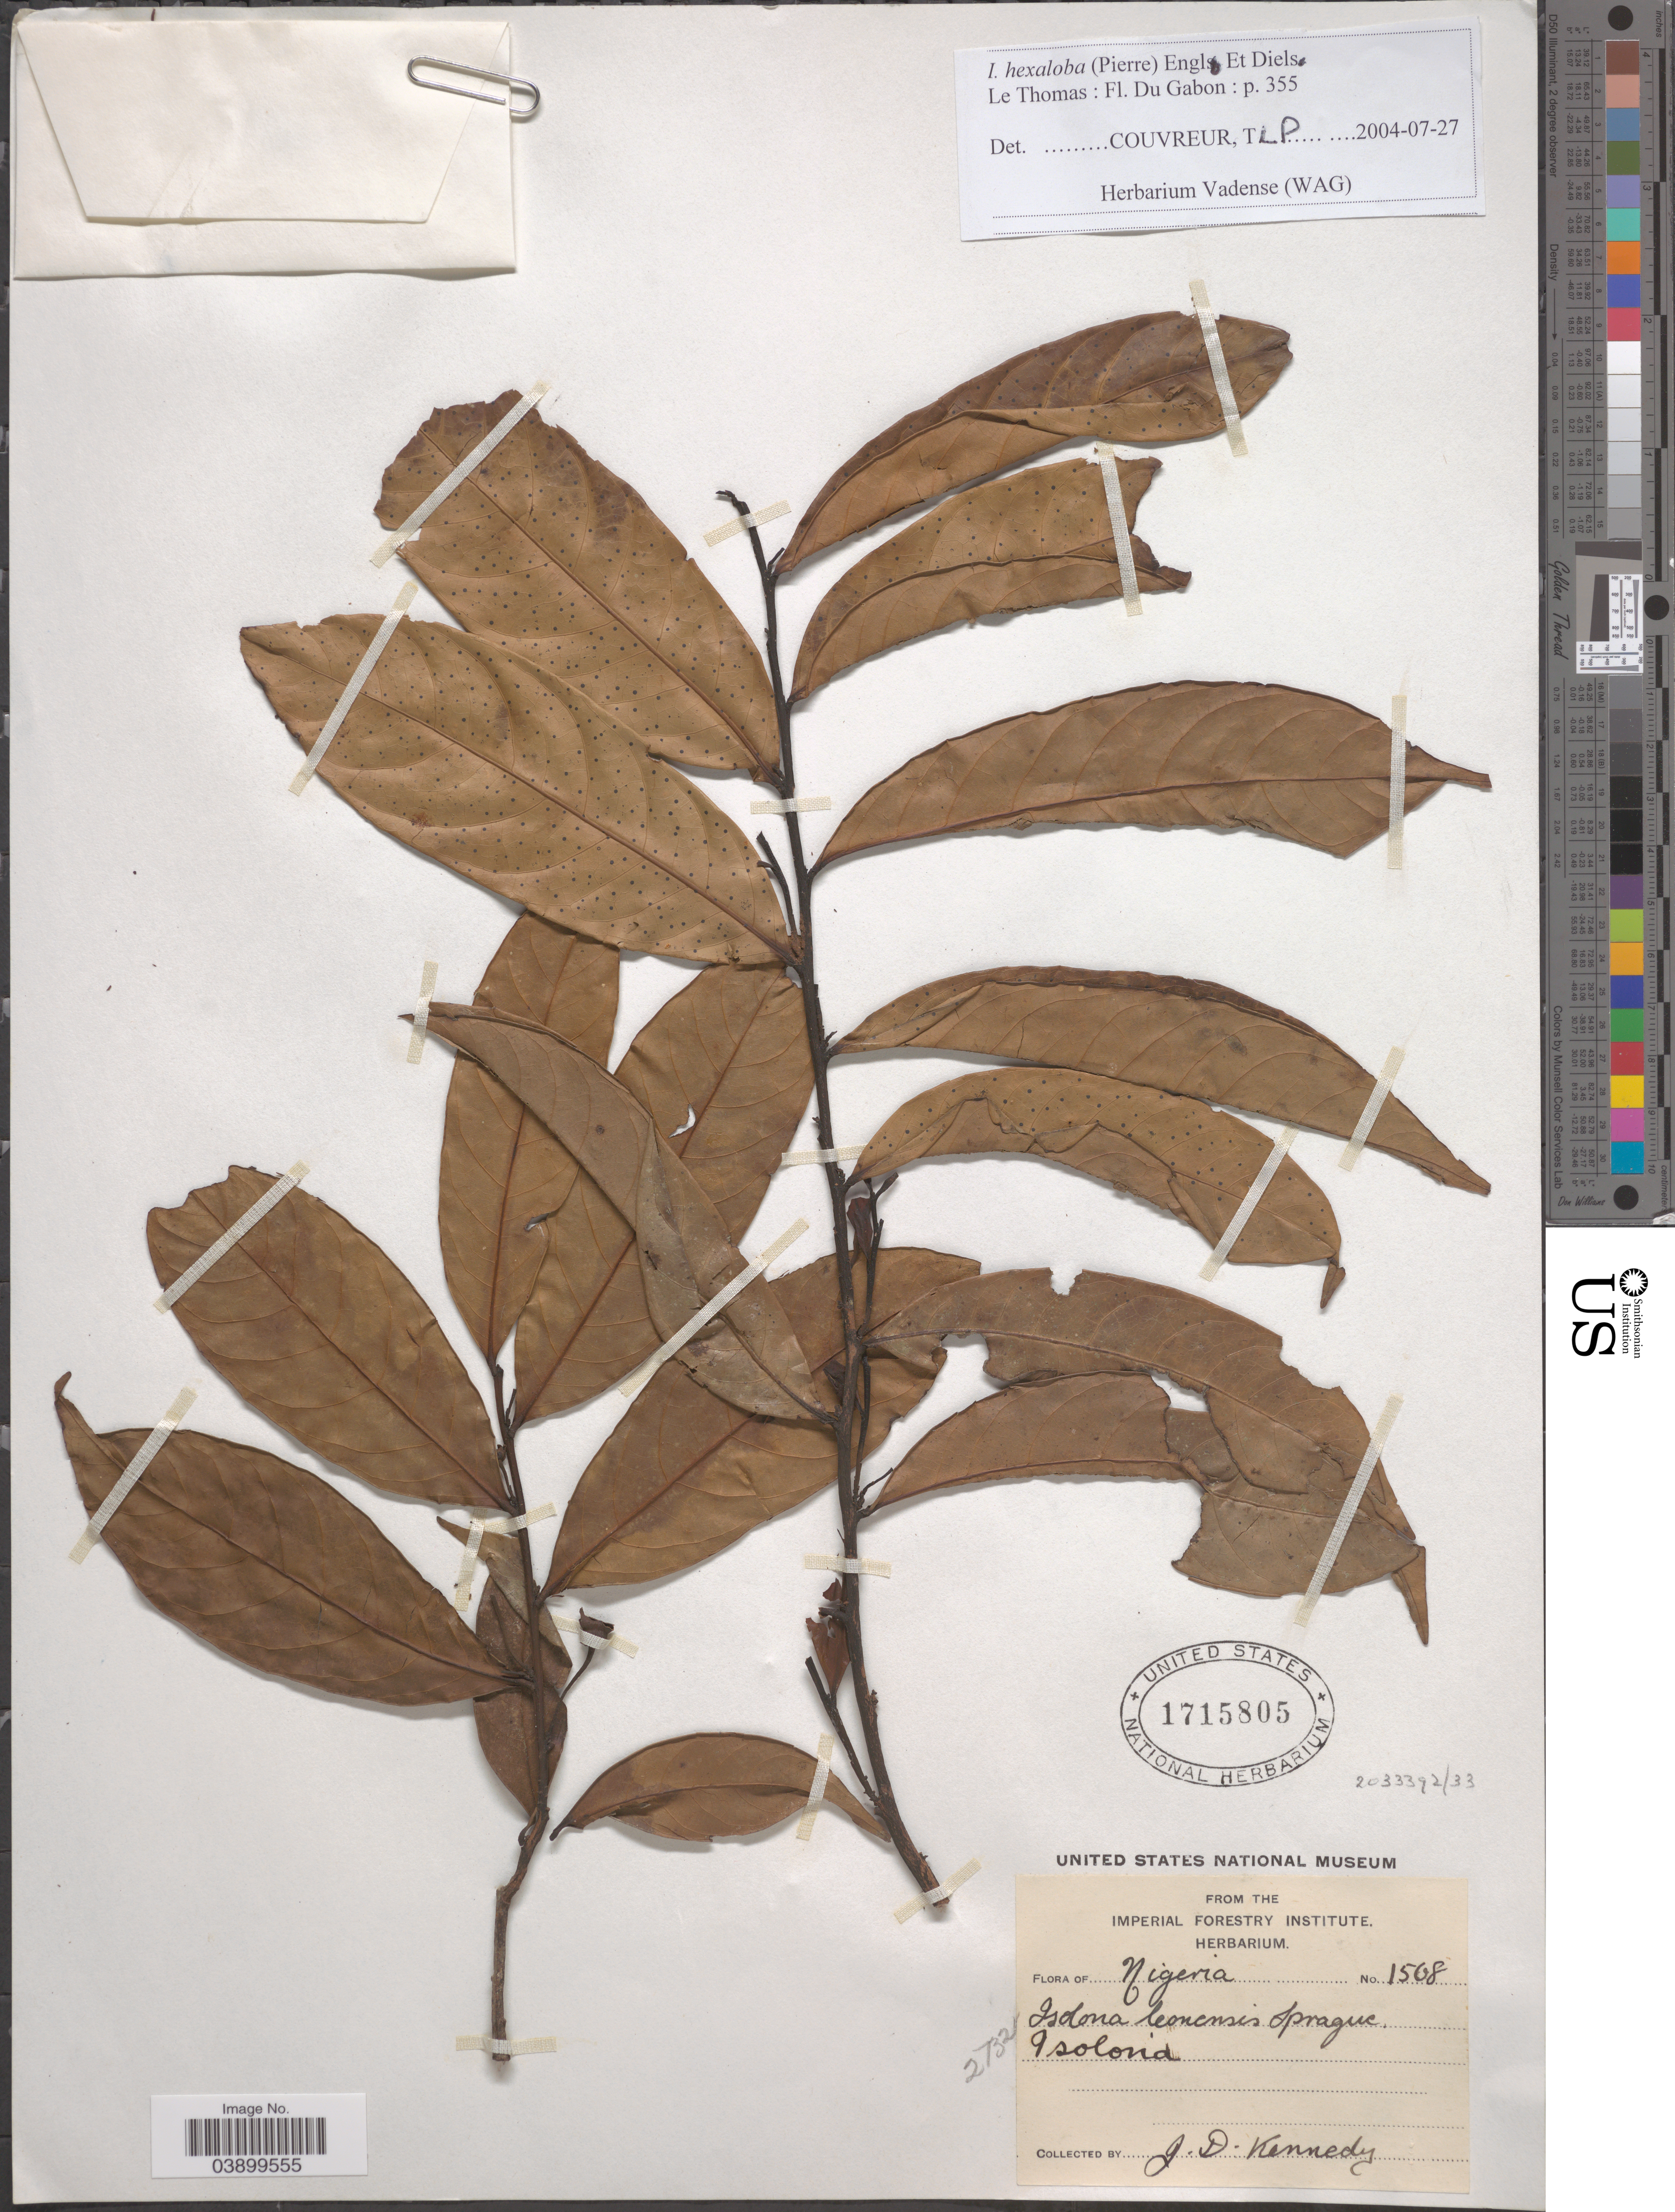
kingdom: Plantae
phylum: Tracheophyta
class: Magnoliopsida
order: Magnoliales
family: Annonaceae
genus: Isolona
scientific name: Isolona hexaloba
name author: (Pierre) Engl. & Diels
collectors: J. D. Kennedy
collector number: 1508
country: Nigeria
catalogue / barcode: US 1715805